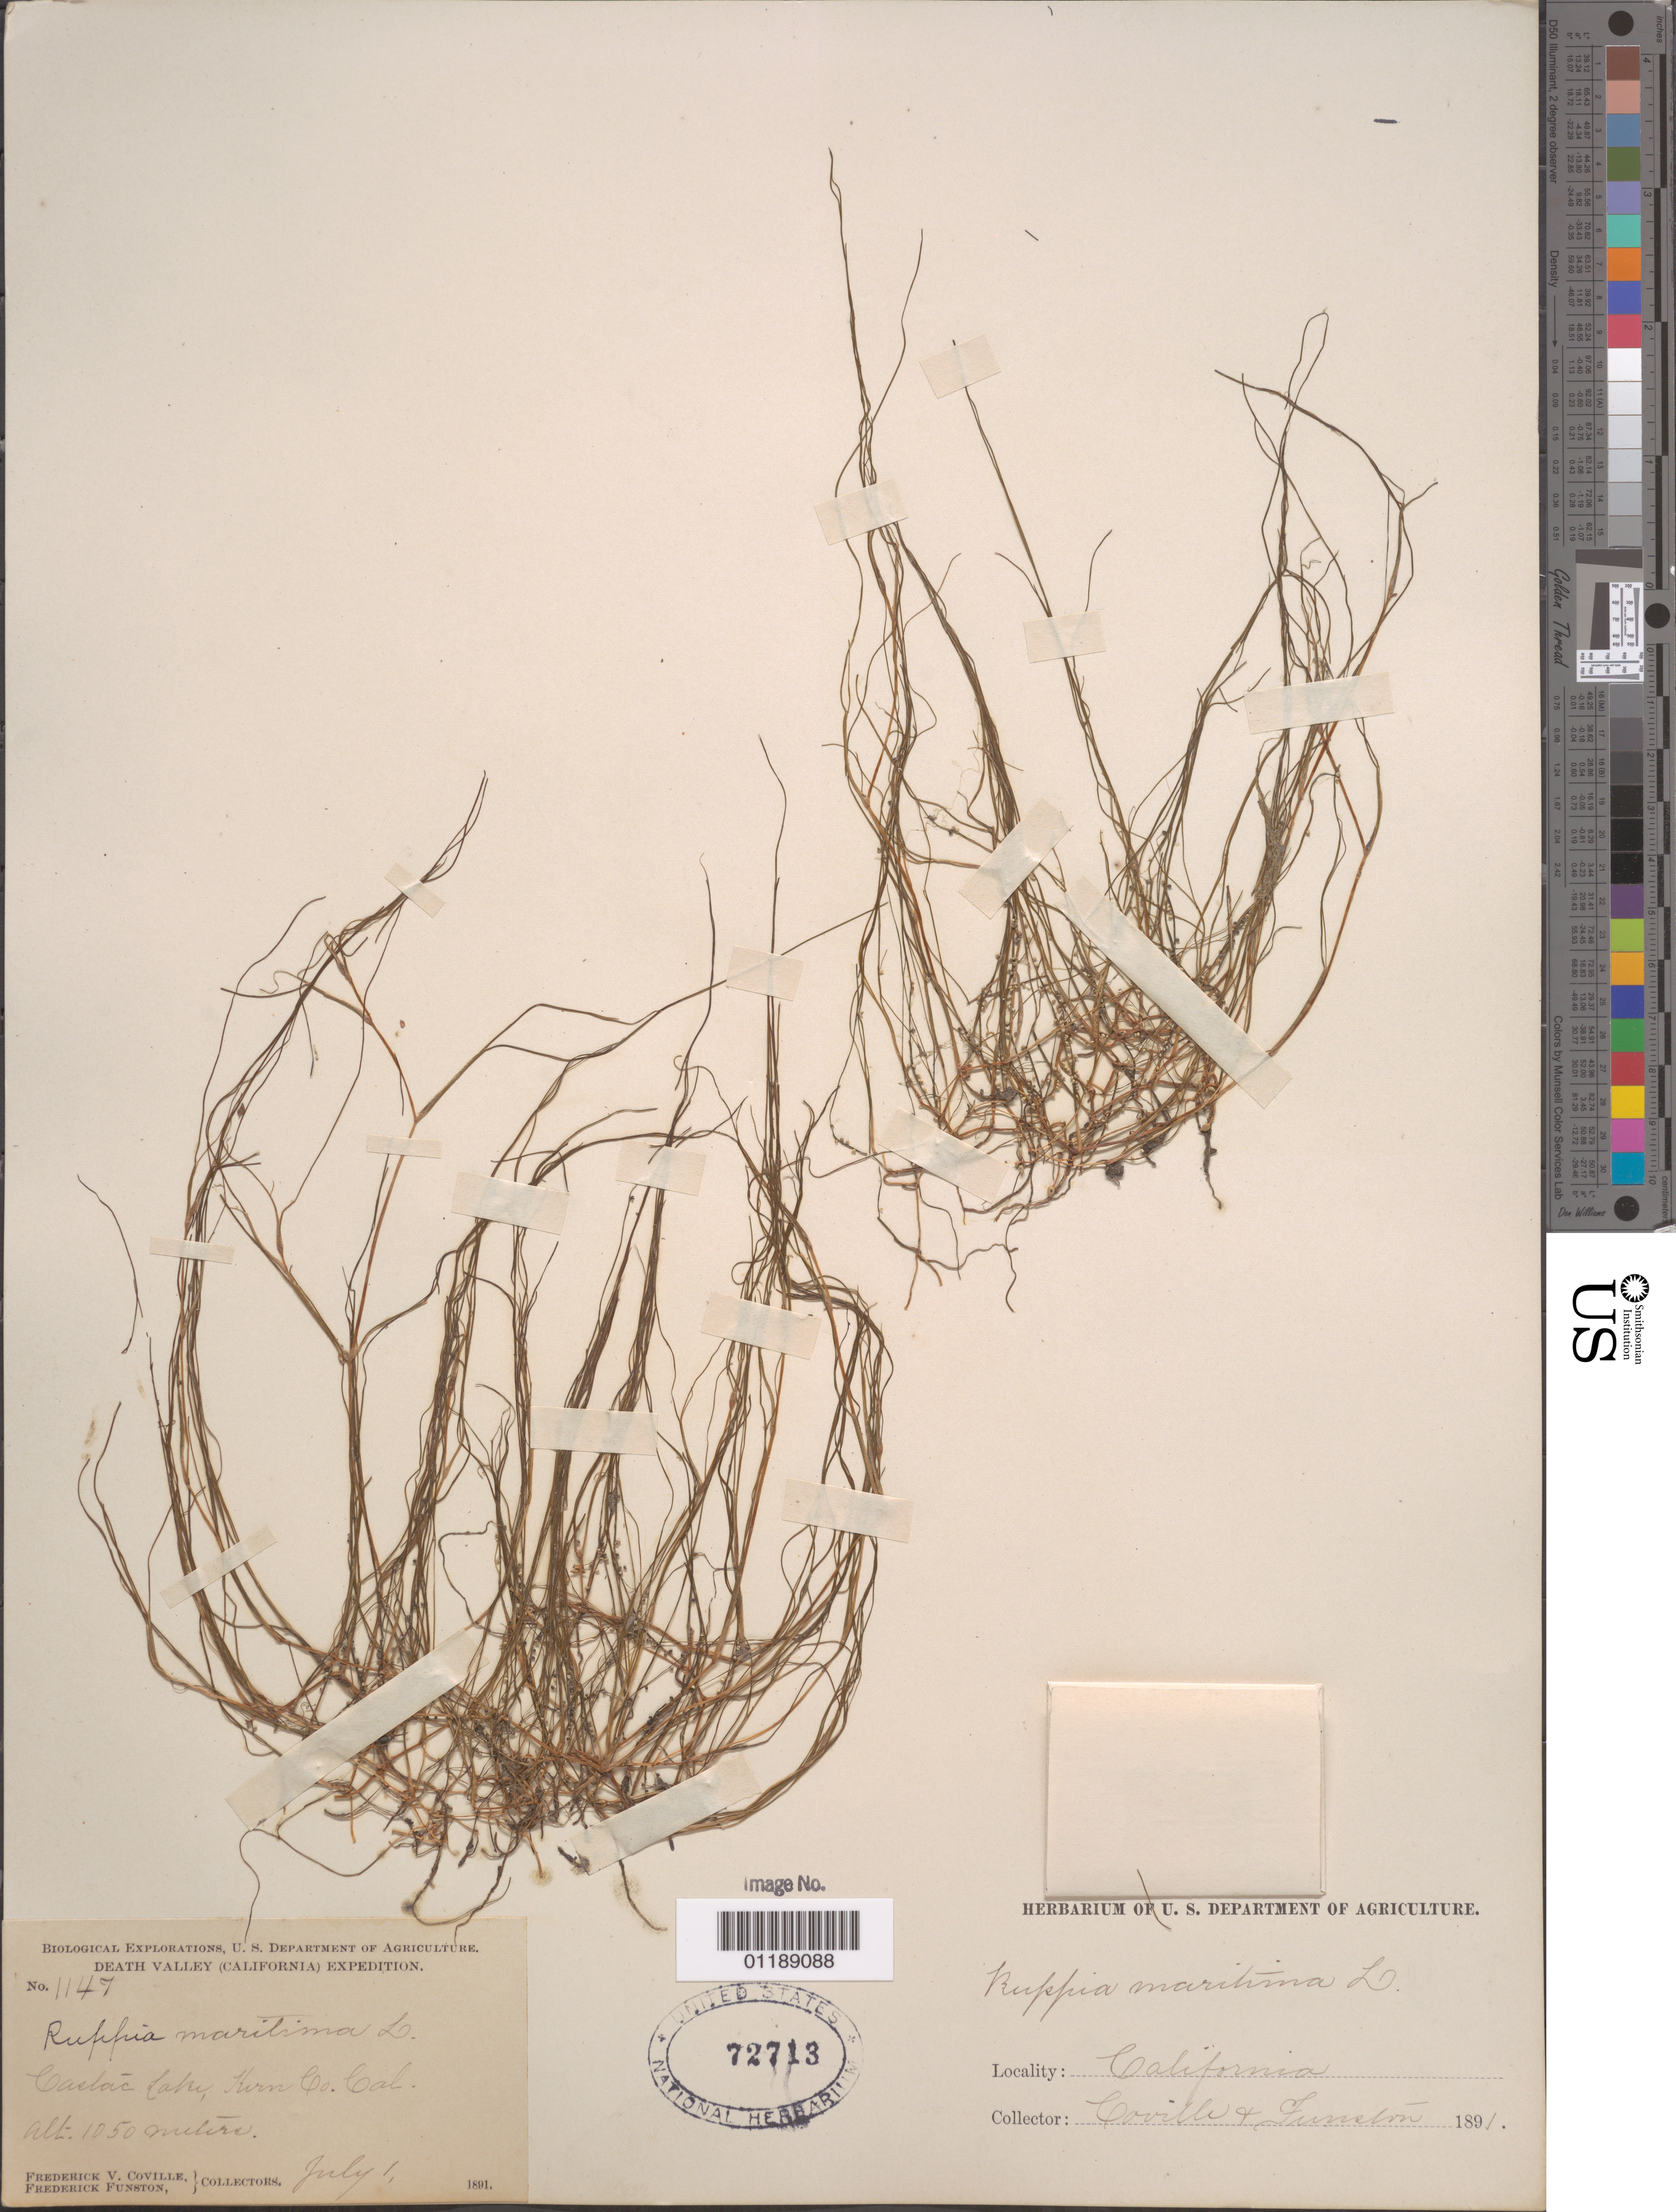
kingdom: Plantae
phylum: Tracheophyta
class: Liliopsida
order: Alismatales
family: Ruppiaceae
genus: Ruppia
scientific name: Ruppia maritima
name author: L.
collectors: F. V. Coville & F. Funston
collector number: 1147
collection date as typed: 01 Jul 1891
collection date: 1891-07-01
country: United States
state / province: California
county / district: Kern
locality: Castac Lake.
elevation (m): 1050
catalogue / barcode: US 72713